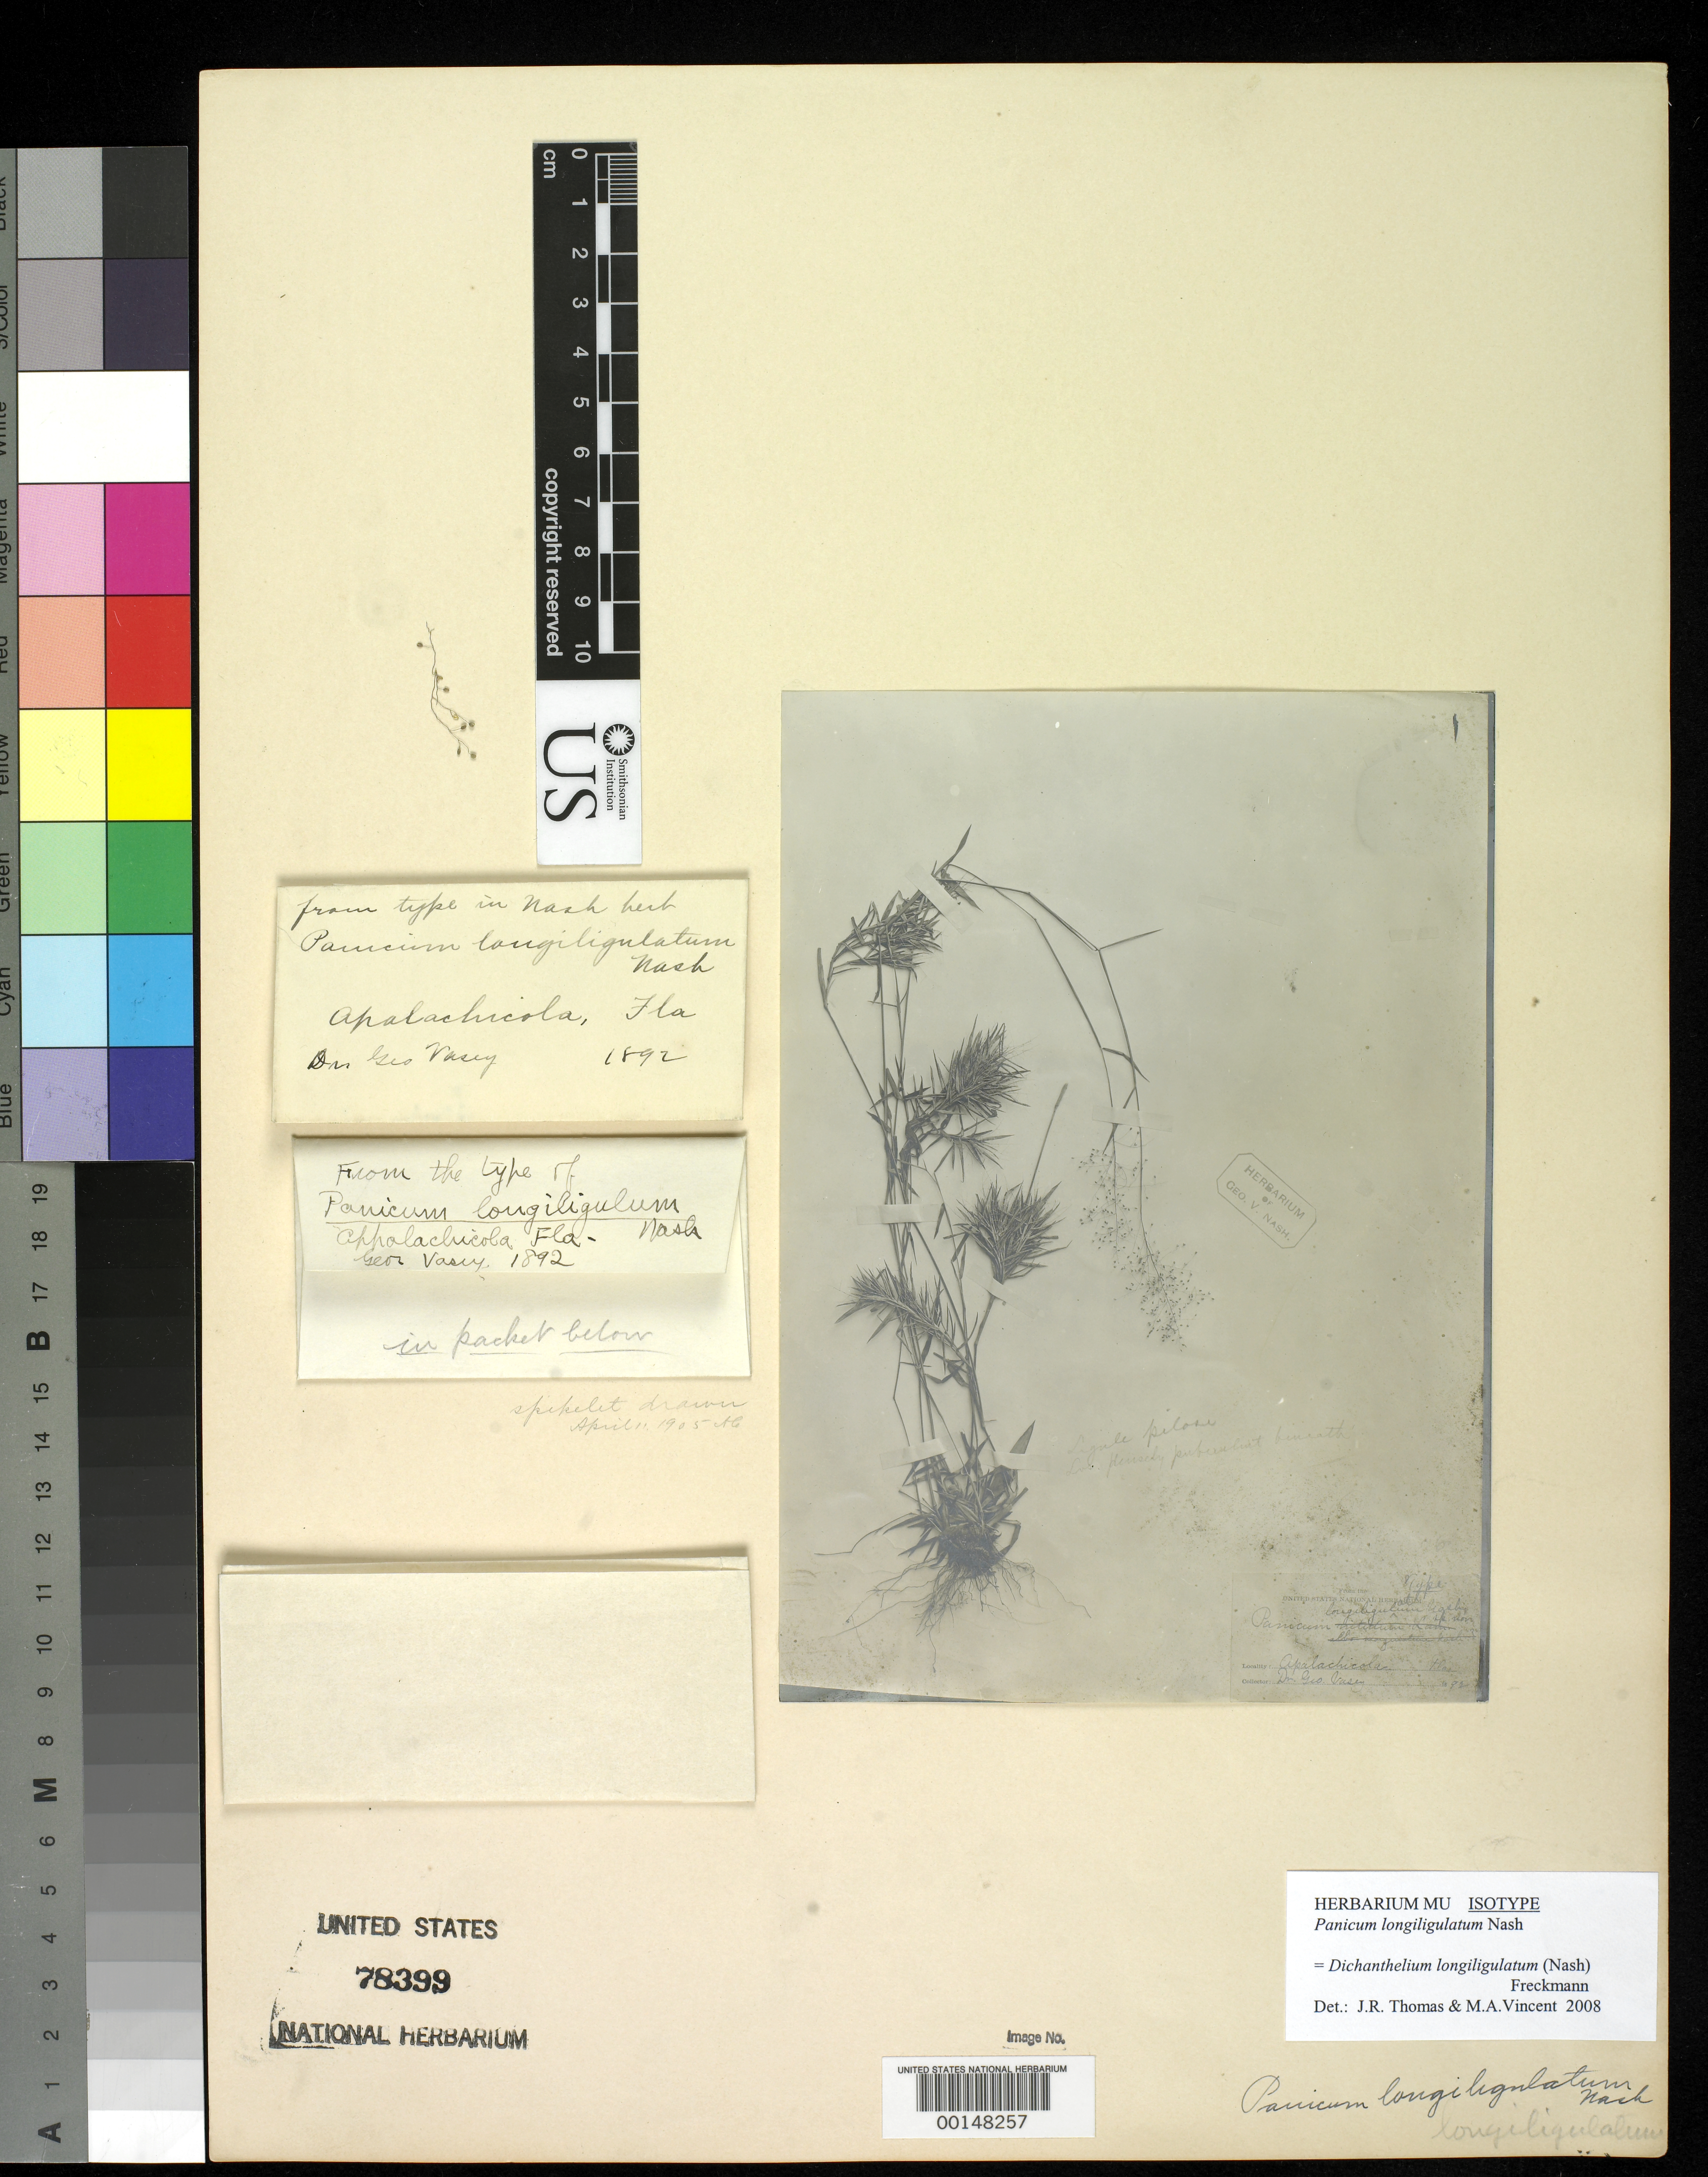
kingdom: Plantae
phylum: Tracheophyta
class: Liliopsida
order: Poales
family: Poaceae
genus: Panicum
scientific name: Panicum longiligulatum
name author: Nash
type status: Isotype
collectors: G. R. Vasey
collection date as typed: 1892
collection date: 1892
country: United States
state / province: Florida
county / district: Franklin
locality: Apalachicola.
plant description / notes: Photograph and fragmentary material of type specimen.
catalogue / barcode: US 78399